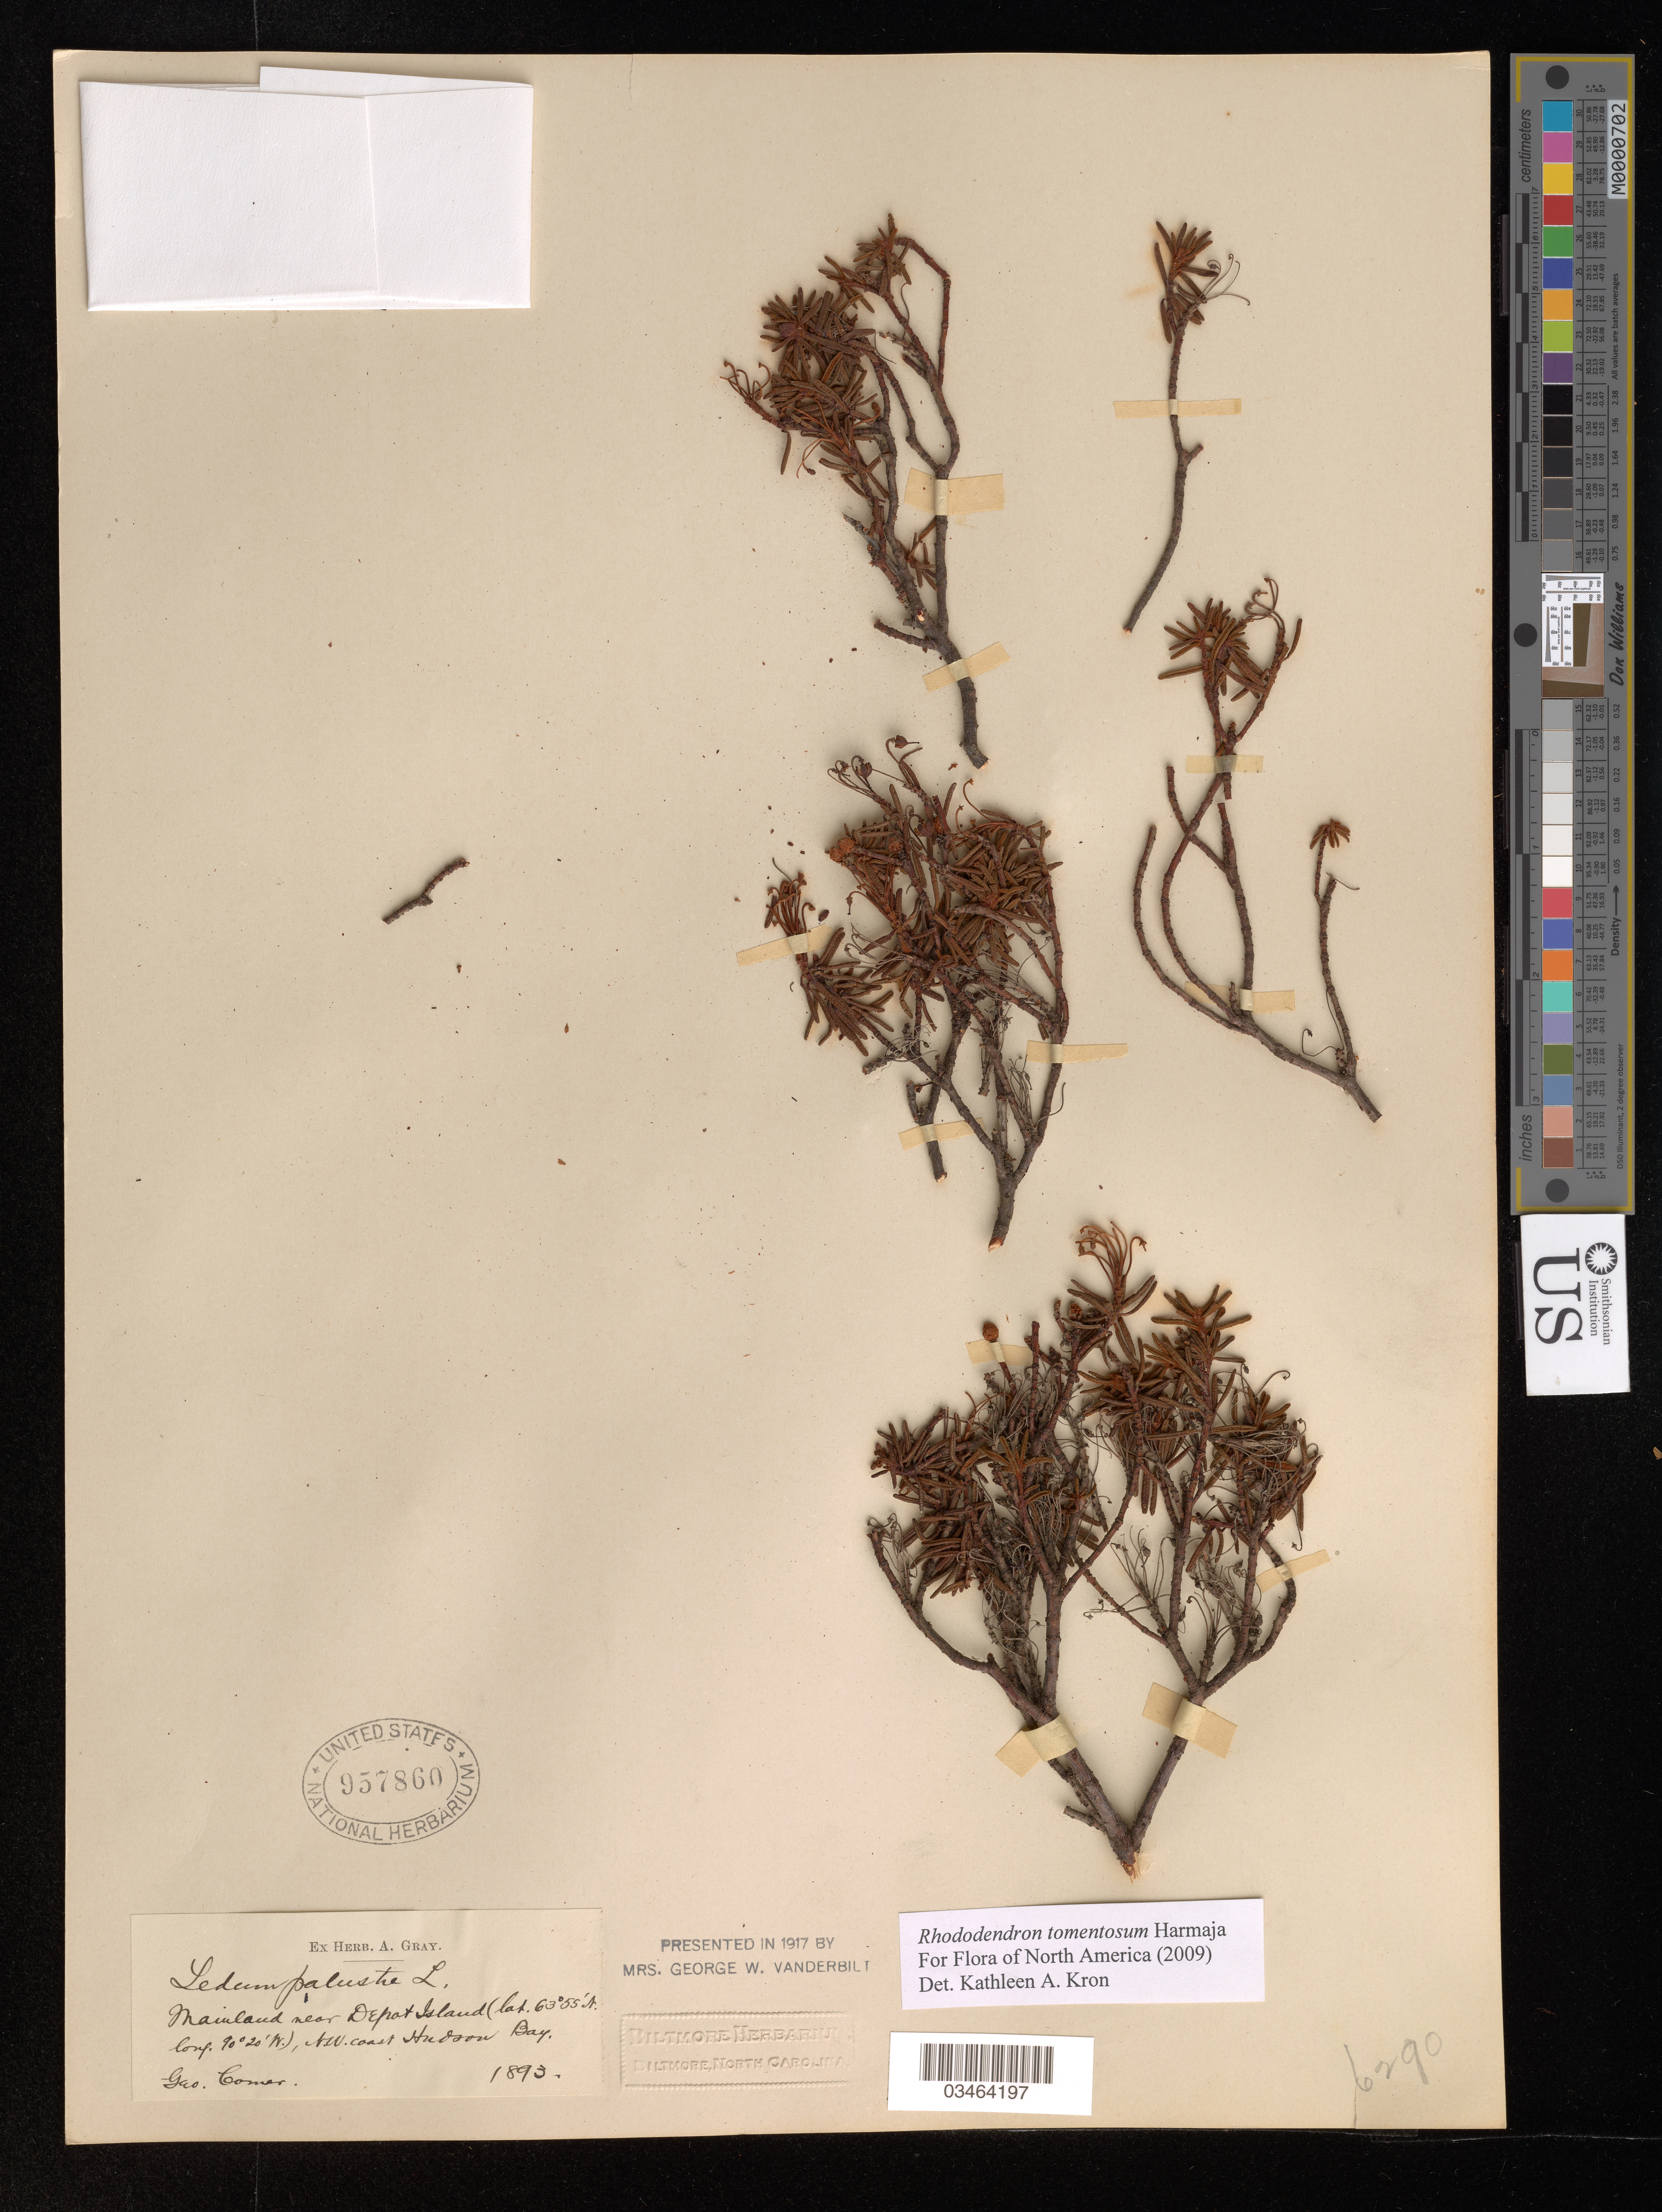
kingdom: Plantae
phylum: Tracheophyta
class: Magnoliopsida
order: Ericales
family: Ericaceae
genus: Rhododendron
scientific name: Rhododendron tomentosum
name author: Harmaja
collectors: G. Comer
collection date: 1893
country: Canada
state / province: Nunavut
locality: Mainland near Depot Island, N.W. coast Hudson Bay.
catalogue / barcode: US 957860